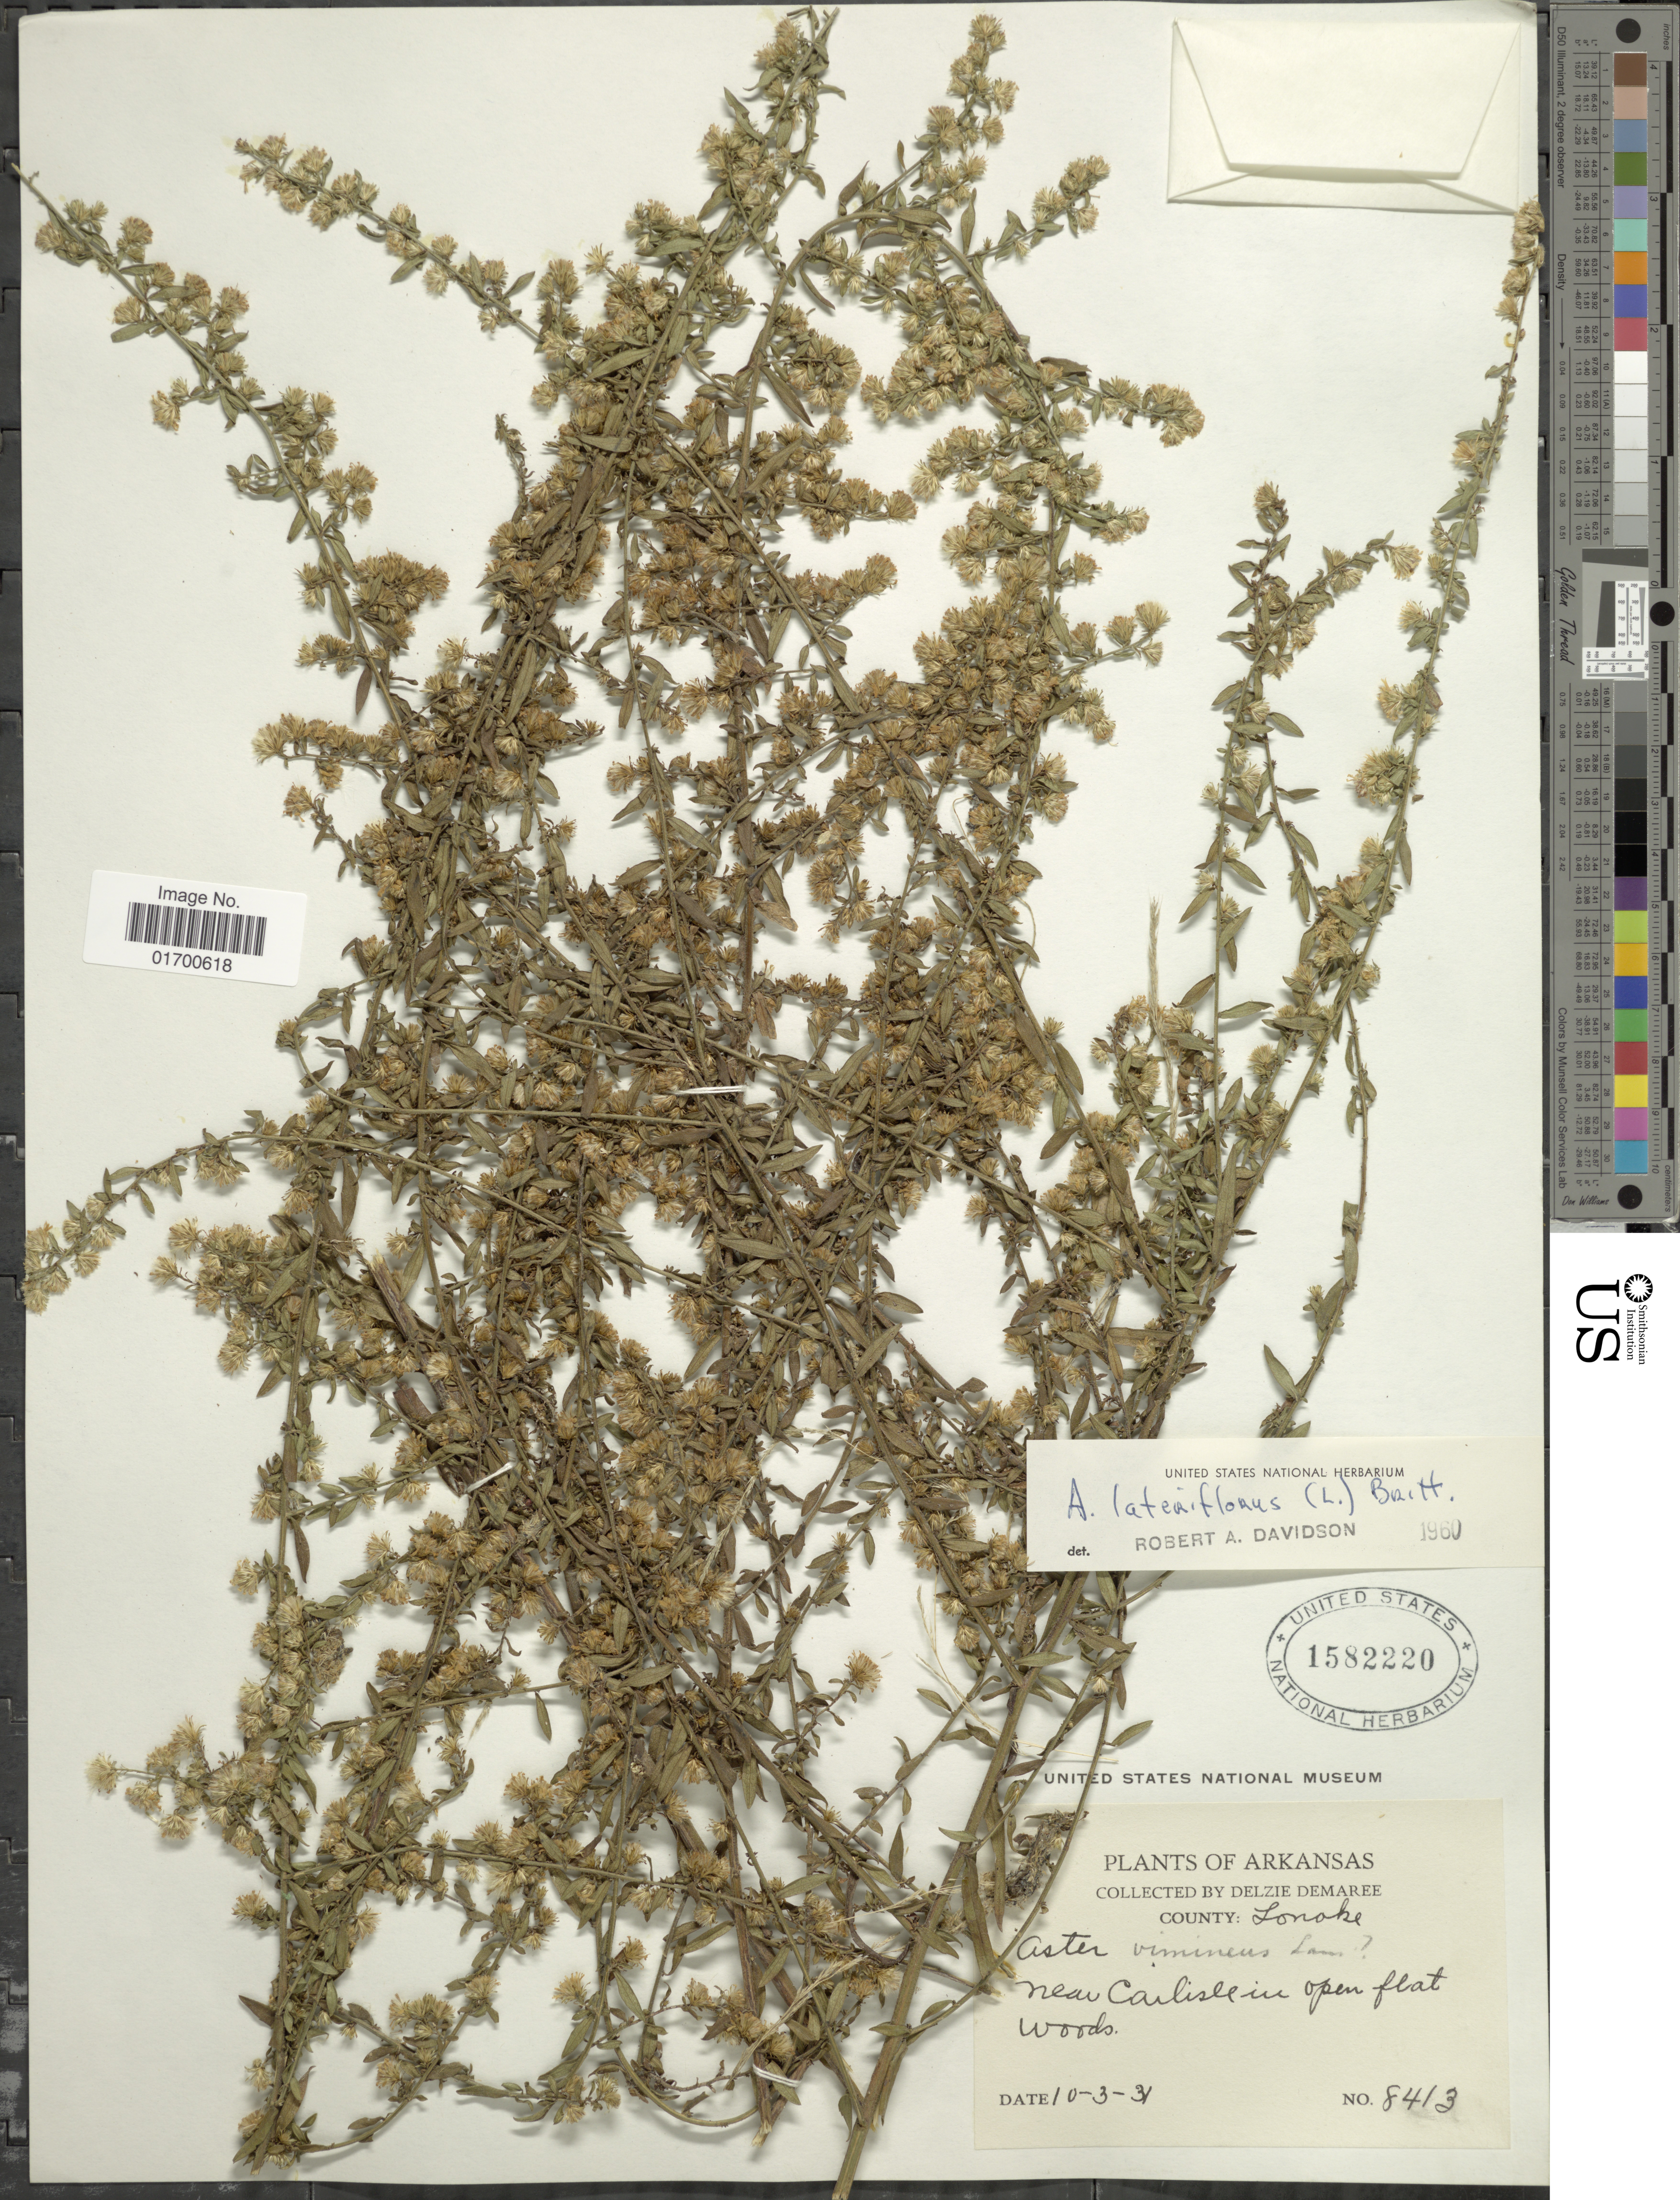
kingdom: Plantae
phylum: Tracheophyta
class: Magnoliopsida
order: Asterales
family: Asteraceae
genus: Symphyotrichum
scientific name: Symphyotrichum lateriflorum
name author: (L.) Á. Löve & D. Löve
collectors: D. Demaree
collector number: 8413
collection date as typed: Transcribed d/m/y: 3/10/31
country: United States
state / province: Arkansas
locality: County: Lonoke, New Carlisle in open flat woods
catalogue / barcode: US 1582220